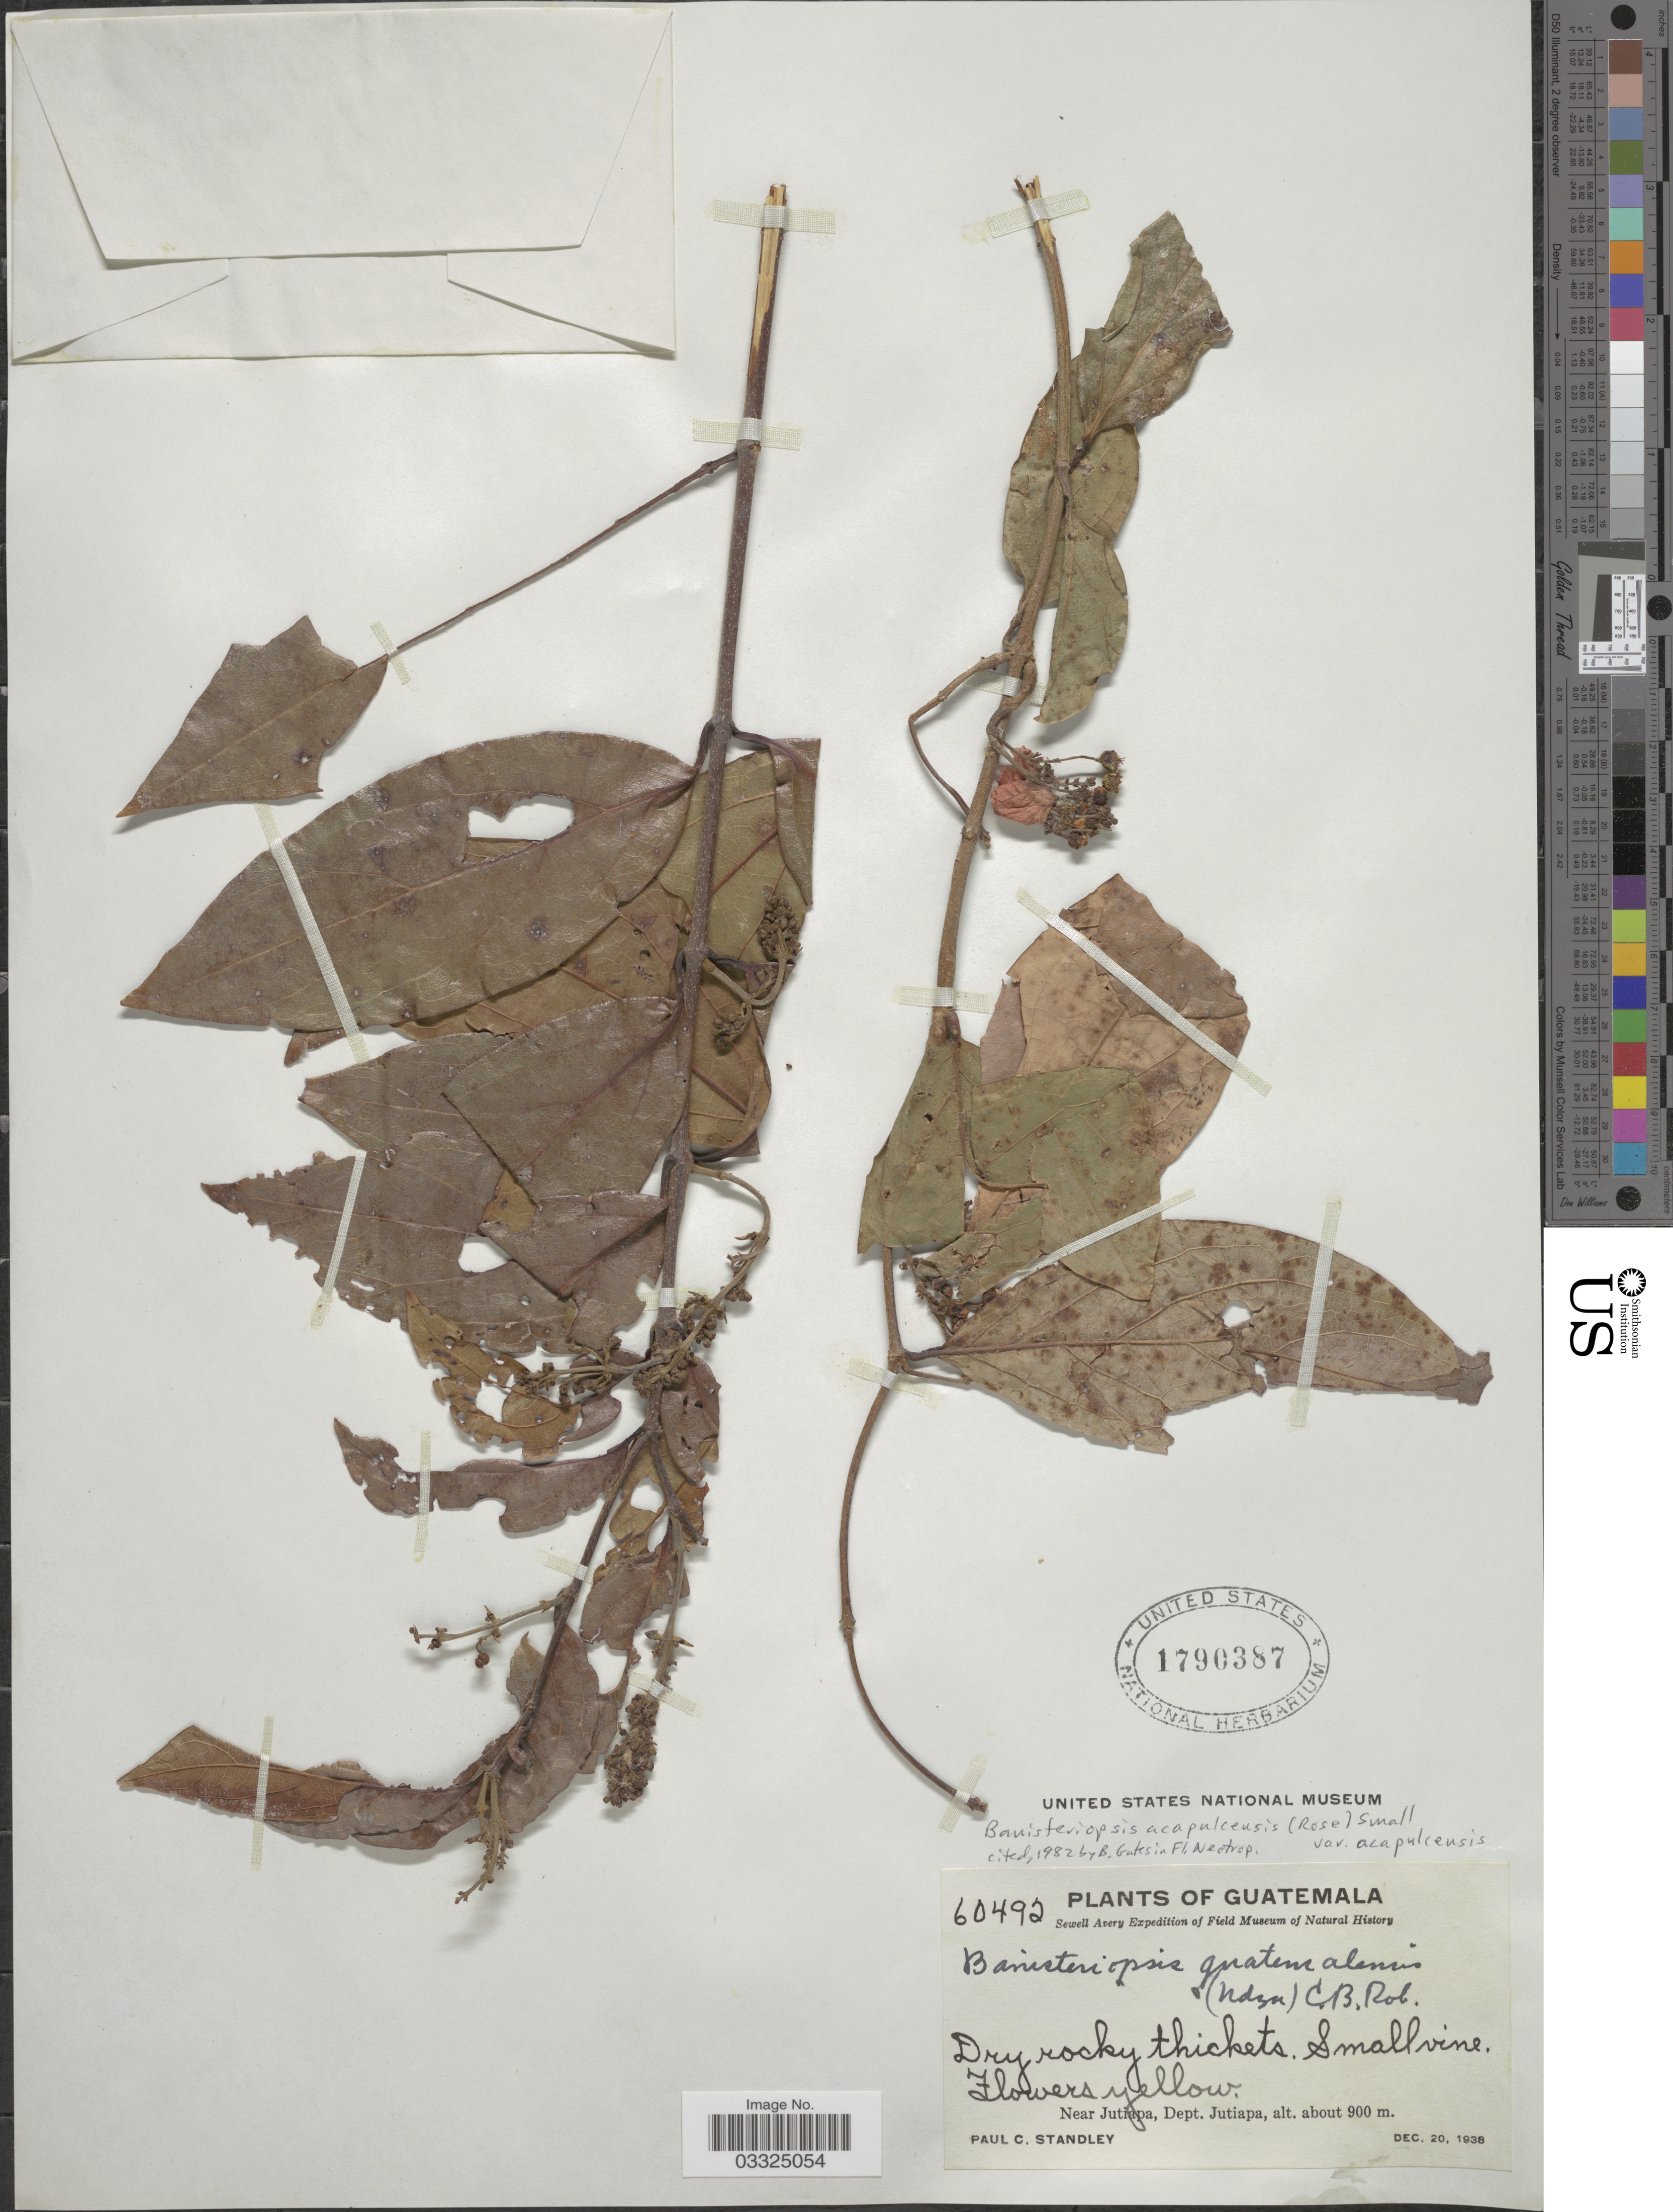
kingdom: Plantae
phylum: Tracheophyta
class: Magnoliopsida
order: Malpighiales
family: Malpighiaceae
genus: Bronwenia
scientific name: Bronwenia acapulcensis var. acapulcensis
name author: (Rose) W.R. Anderson & C. Davis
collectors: P. C. Standley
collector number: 60492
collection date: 1938-12-20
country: Guatemala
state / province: Jutiapa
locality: Near Jutiapa, Dept. Jutiapa.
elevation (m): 900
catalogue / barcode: US 1790387